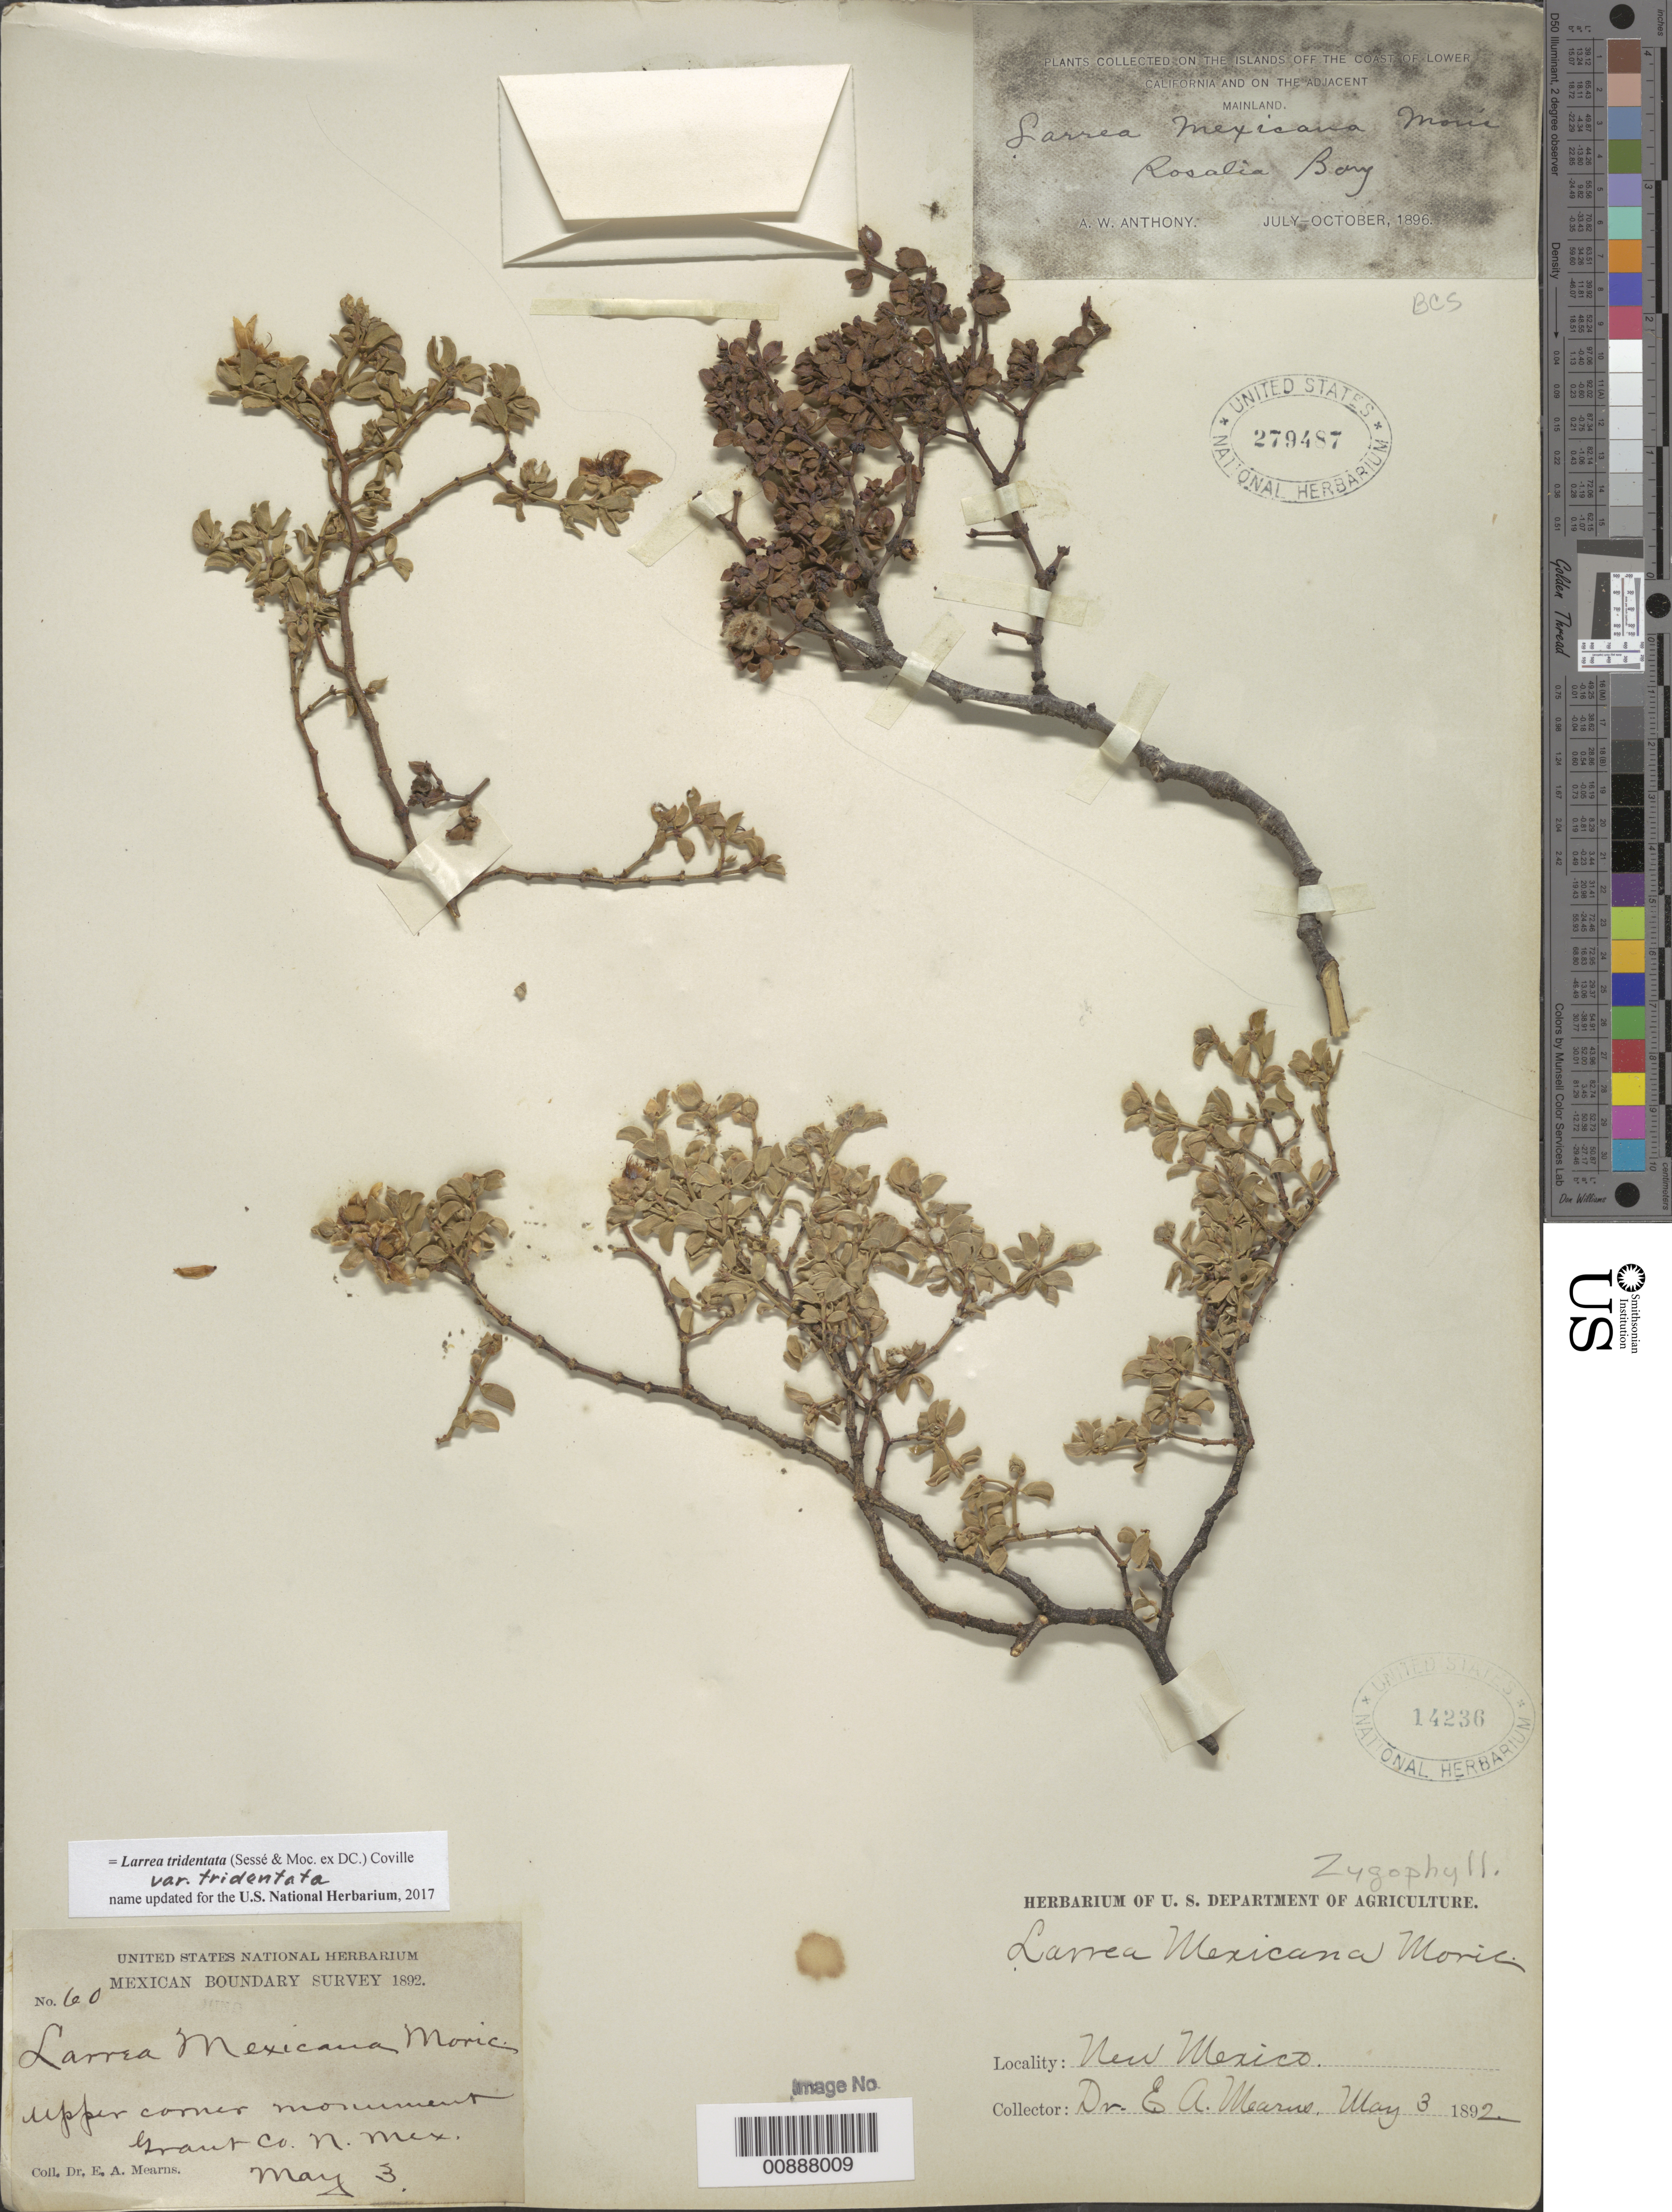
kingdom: Plantae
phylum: Tracheophyta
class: Magnoliopsida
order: Zygophyllales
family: Zygophyllaceae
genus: Larrea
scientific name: Larrea tridentata var. tridentata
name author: (Sessé & Moc. ex DC.) Coville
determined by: Strong, M. T., (US), Smithsonian Institution - National Museum of Natural History (UNITED STATES)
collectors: A. W. Anthony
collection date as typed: Jul 1896 to -- Oct 1896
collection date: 1896-07/1896-10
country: Mexico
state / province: Baja California Sur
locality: Rosalia Bay, Baja California Sur.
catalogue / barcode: US 279487-2